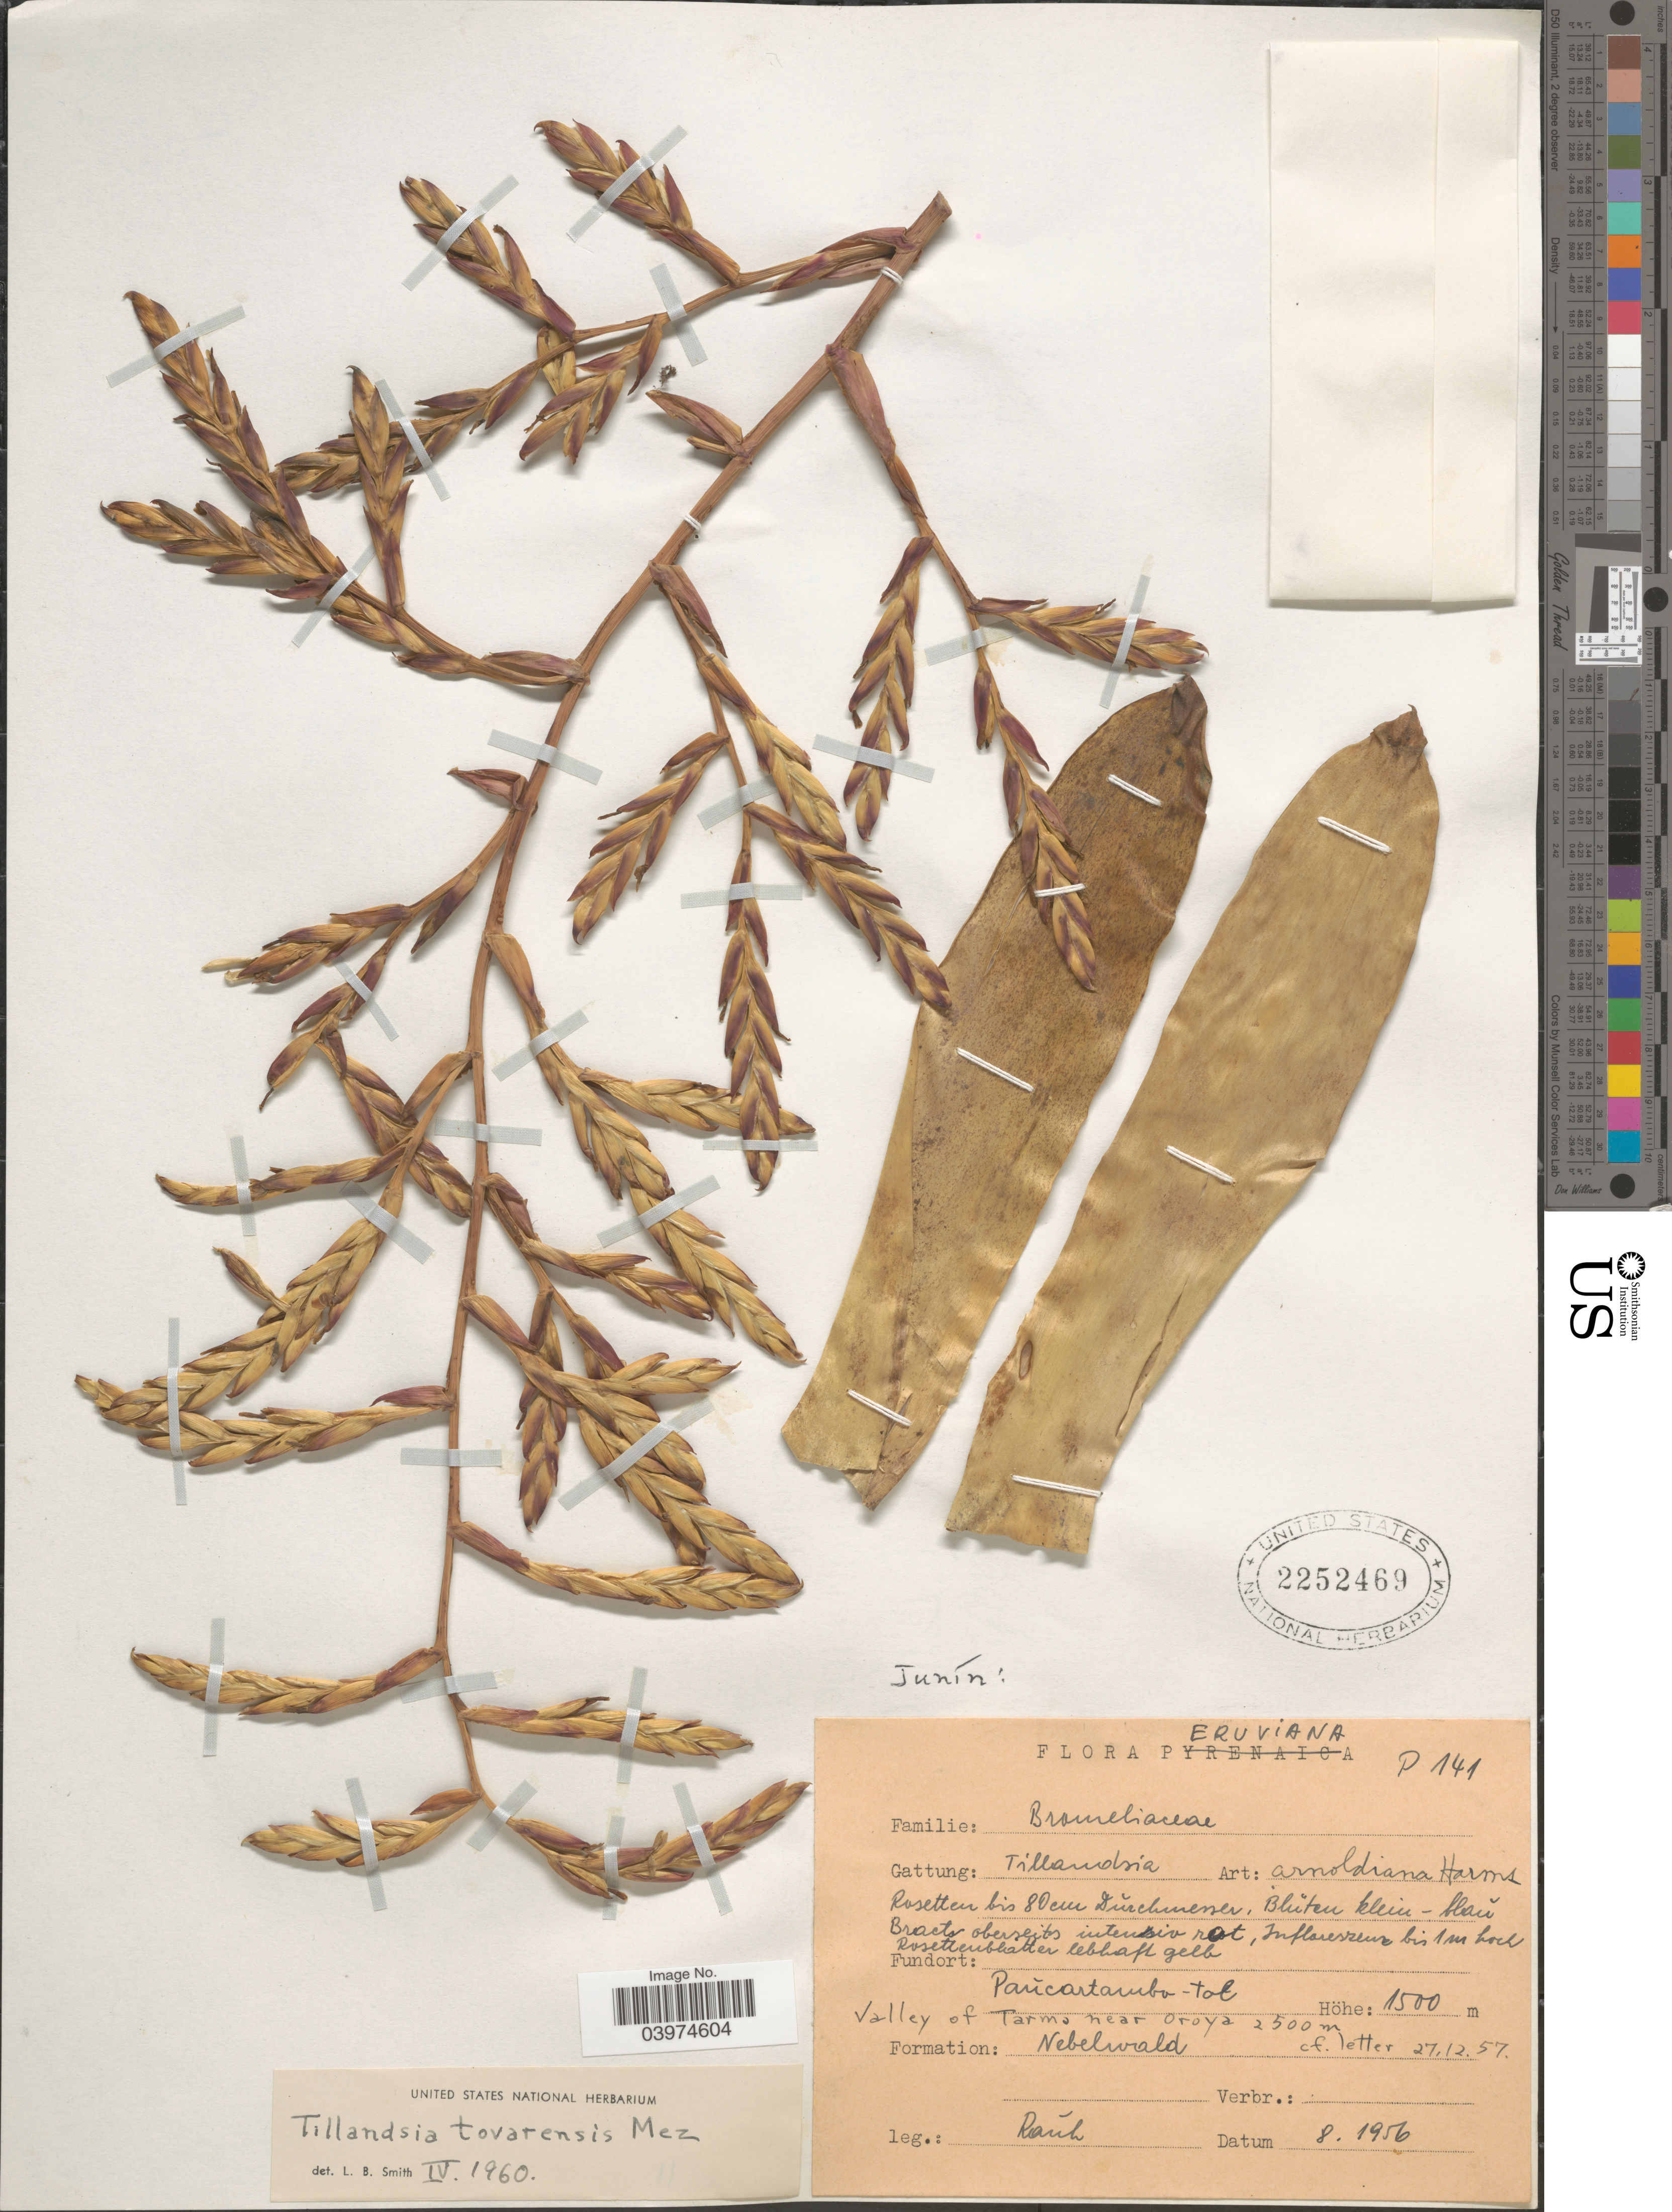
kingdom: Plantae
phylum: Tracheophyta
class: Liliopsida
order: Poales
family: Bromeliaceae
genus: Tillandsia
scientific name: Tillandsia tovarensis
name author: Mez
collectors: -. Rauh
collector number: P141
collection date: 1956-08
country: Peru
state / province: Junín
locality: Fundort: Paucartambo-Tol. Valley of Tarma near Oroya.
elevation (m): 2500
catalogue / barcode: US 2252469